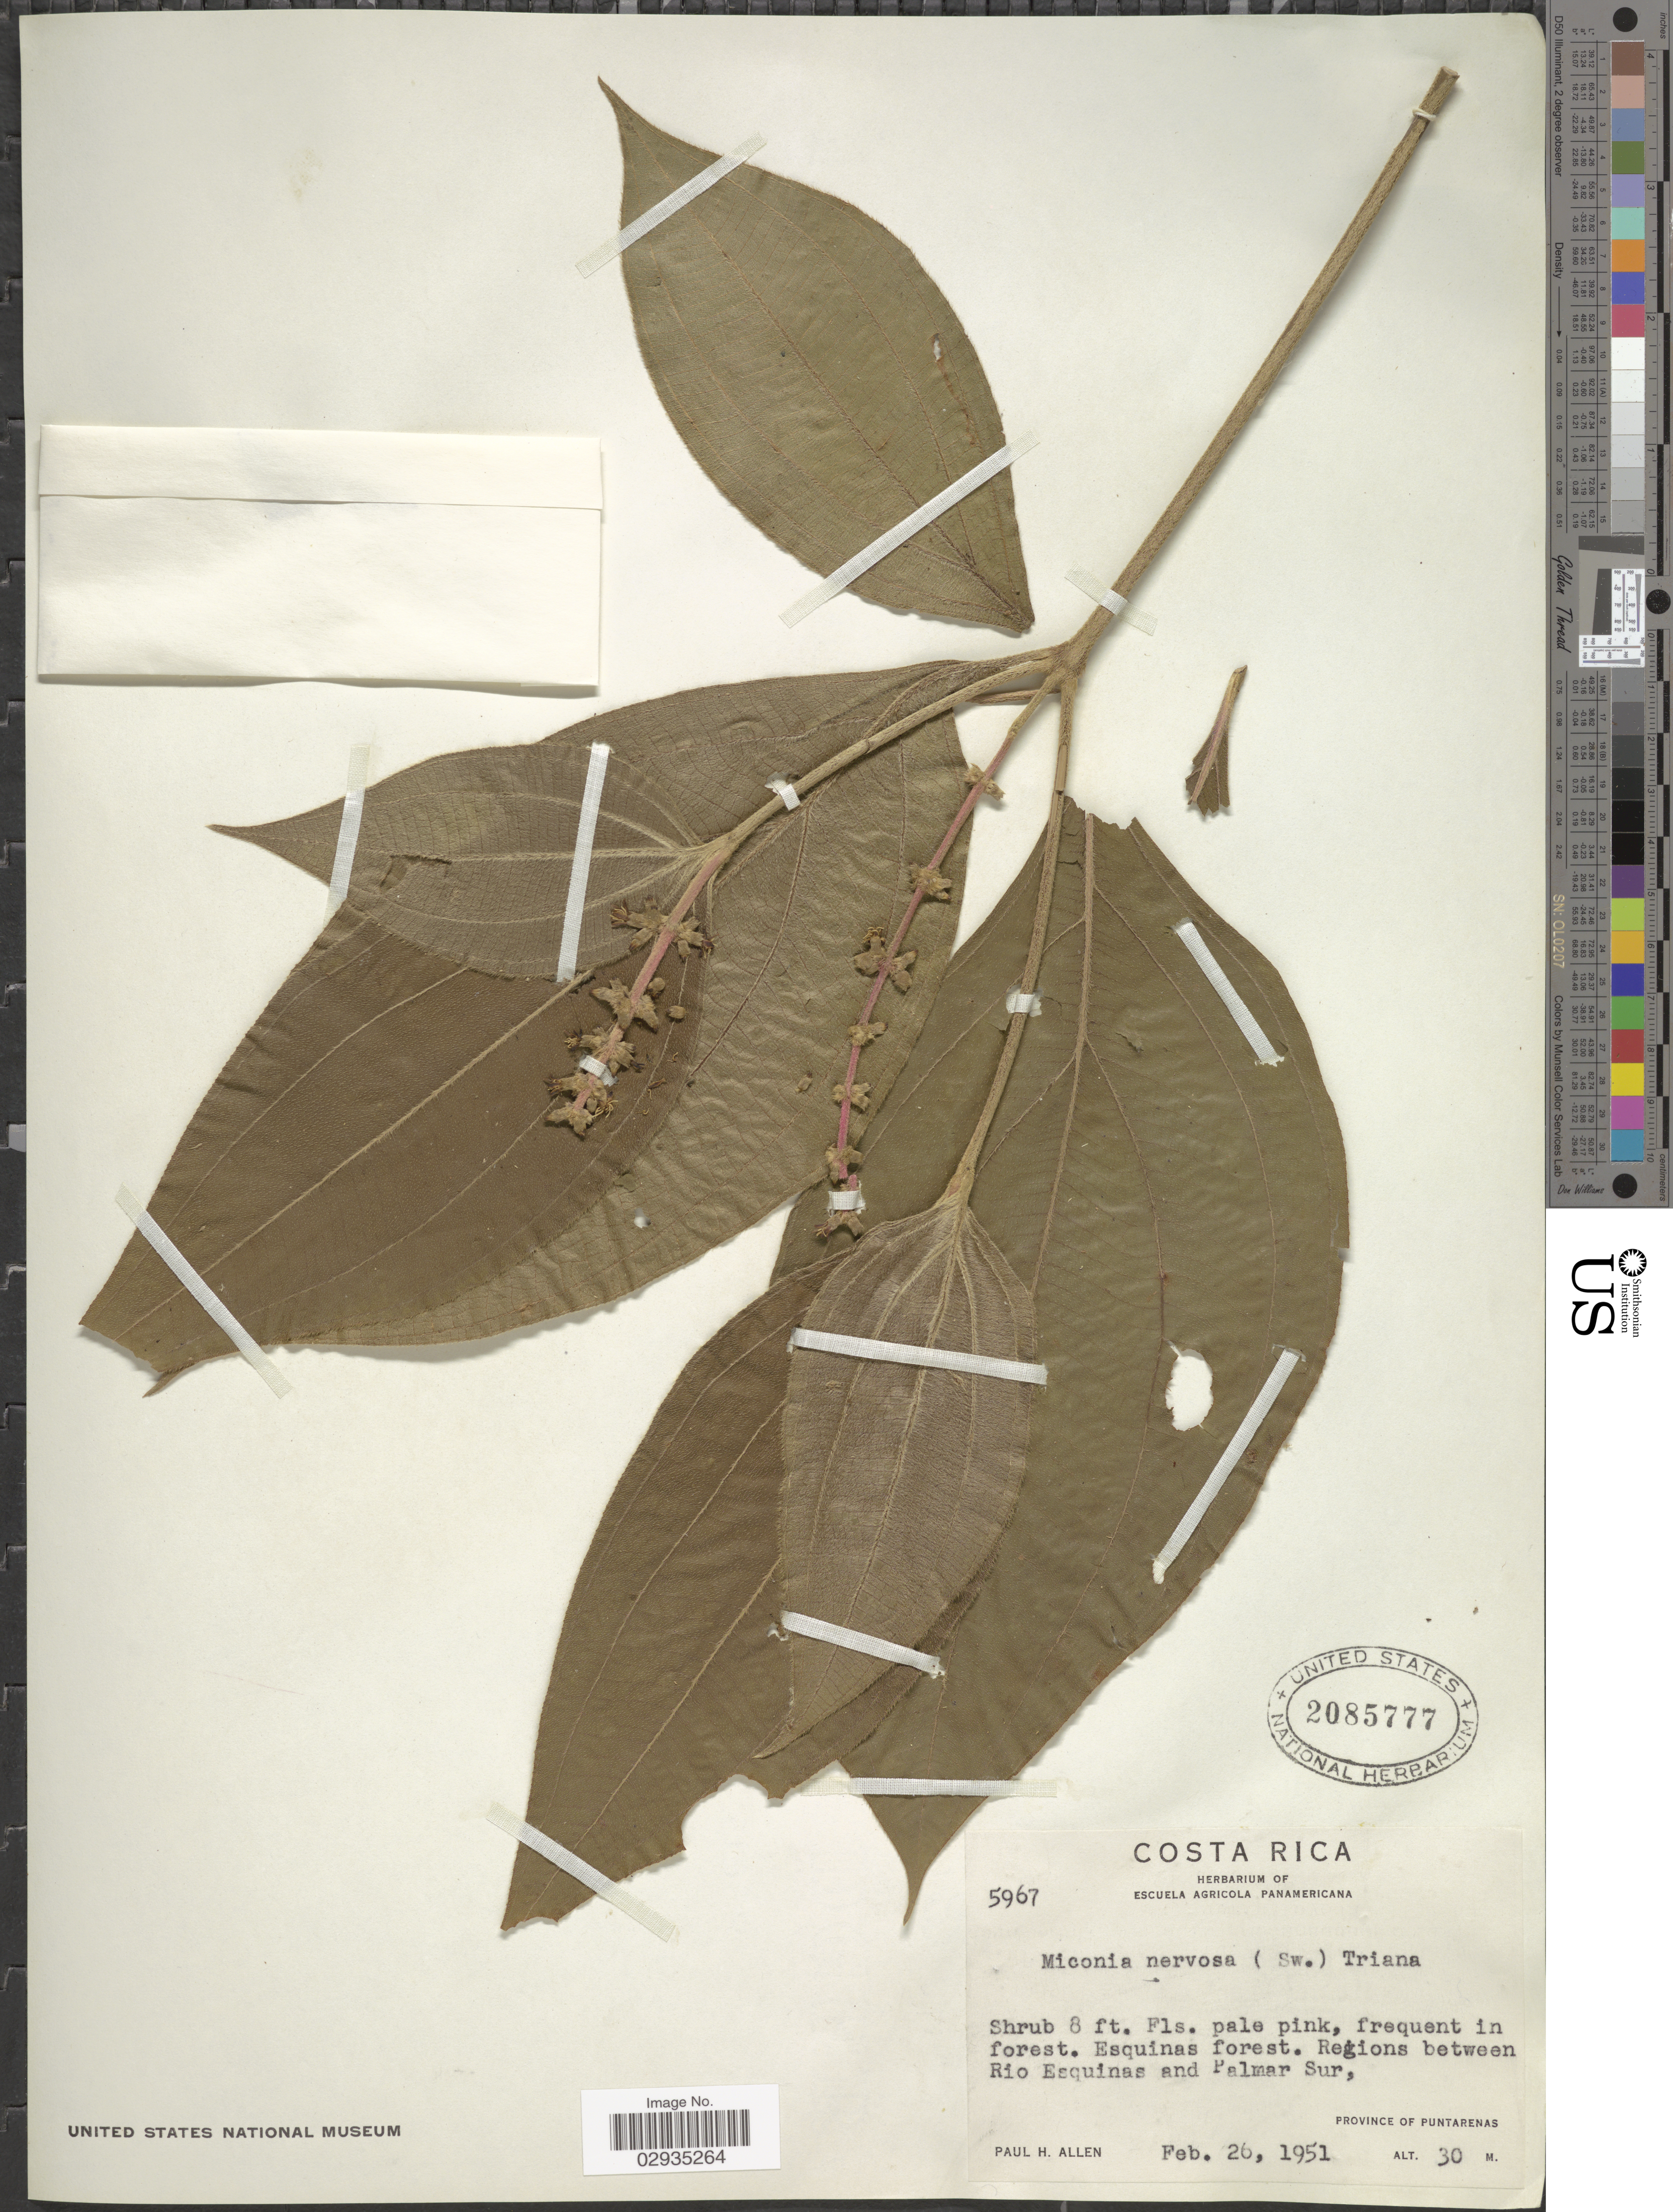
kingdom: Plantae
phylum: Tracheophyta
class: Magnoliopsida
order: Myrtales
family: Melastomataceae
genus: Miconia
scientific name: Miconia nervosa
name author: (Sm.) Triana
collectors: P. H. Allen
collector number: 5967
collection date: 1951-02-26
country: Costa Rica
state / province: Puntarenas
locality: Esquinas forest, Regions between Rio Esquinas and Palmar Sur.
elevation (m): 30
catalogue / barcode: US 2085777